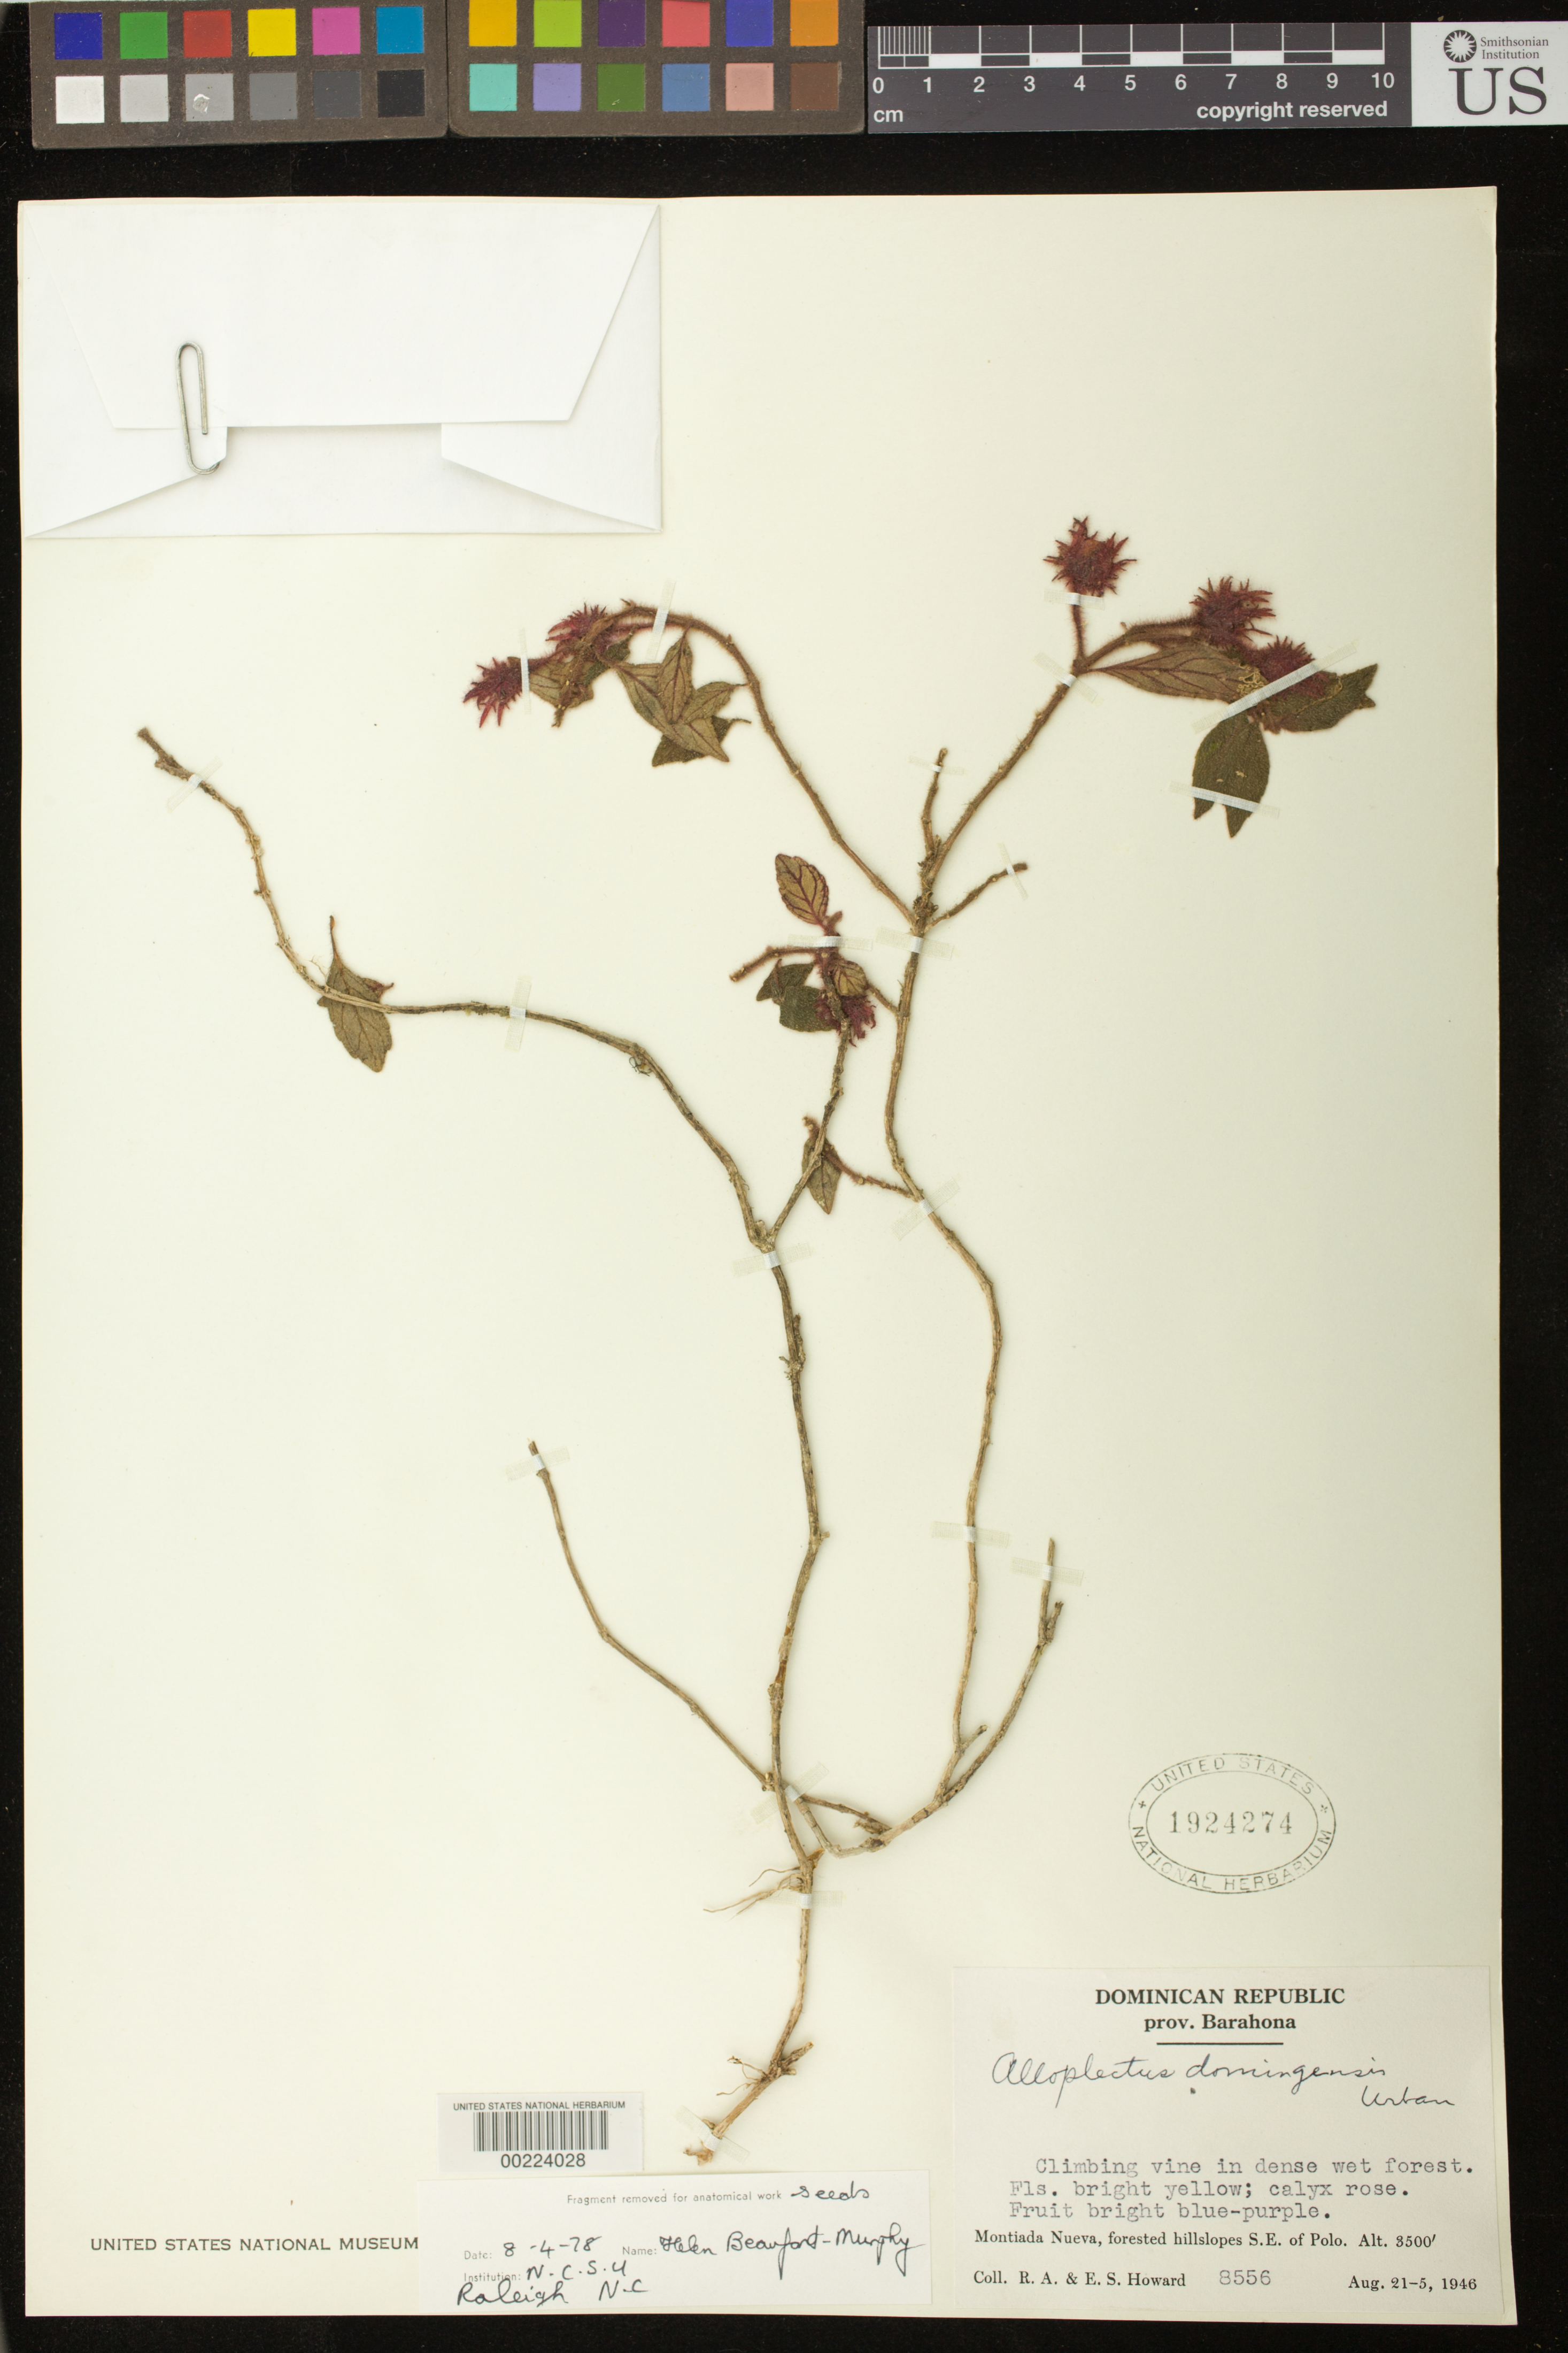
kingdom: Plantae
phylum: Tracheophyta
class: Magnoliopsida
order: Lamiales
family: Gesneriaceae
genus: Columnea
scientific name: Columnea domingensis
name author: (Urb.) B.D. Morley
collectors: R. A. Howard & E. S. Howard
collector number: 8556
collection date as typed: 21-25 Aug 1946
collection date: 1946-08-21/1946-08-25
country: Dominican Republic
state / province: Barahona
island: Hispaniola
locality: Montiada Nueva, SE of Polo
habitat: Forested hill slopes; in dense wet forest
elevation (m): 1067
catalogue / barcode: US 1924274